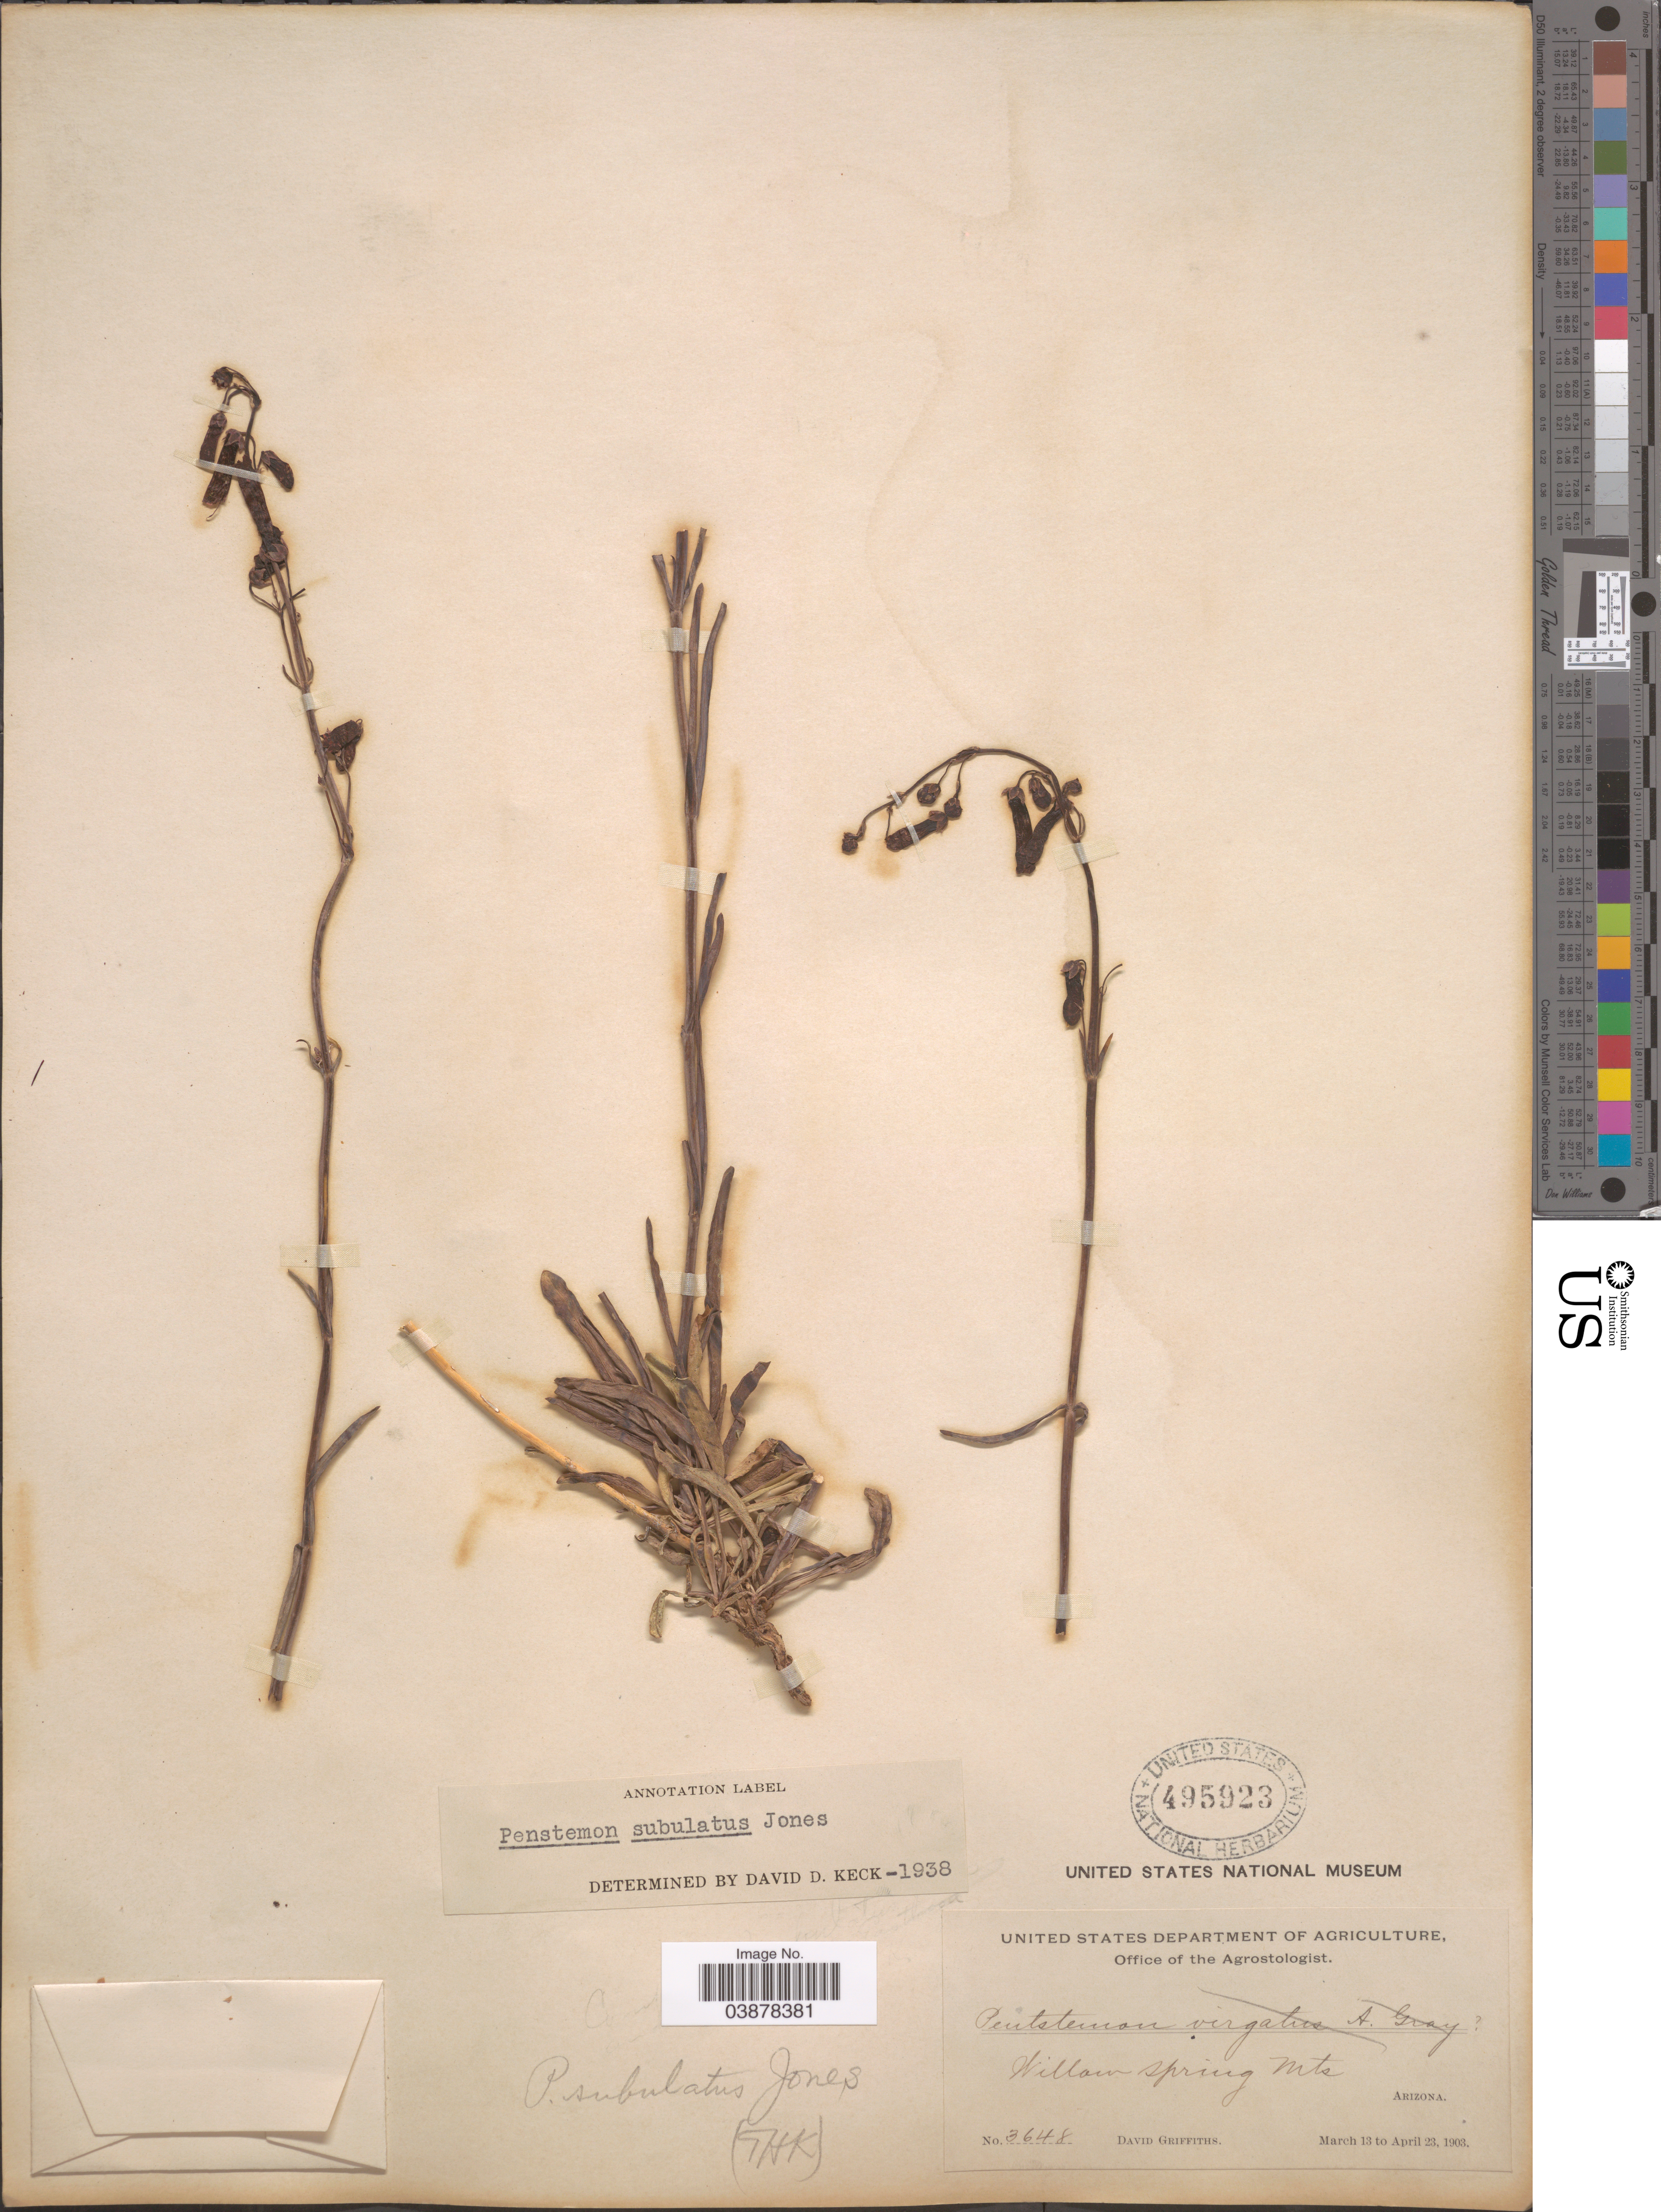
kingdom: Plantae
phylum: Tracheophyta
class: Magnoliopsida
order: Lamiales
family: Plantaginaceae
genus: Penstemon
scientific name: Penstemon subulatus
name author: M.E. Jones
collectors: D. Griffiths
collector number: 3648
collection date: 1903-03-13/1903-04-23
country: United States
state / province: Arizona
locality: Willow Spring Mts.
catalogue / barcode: US 495923